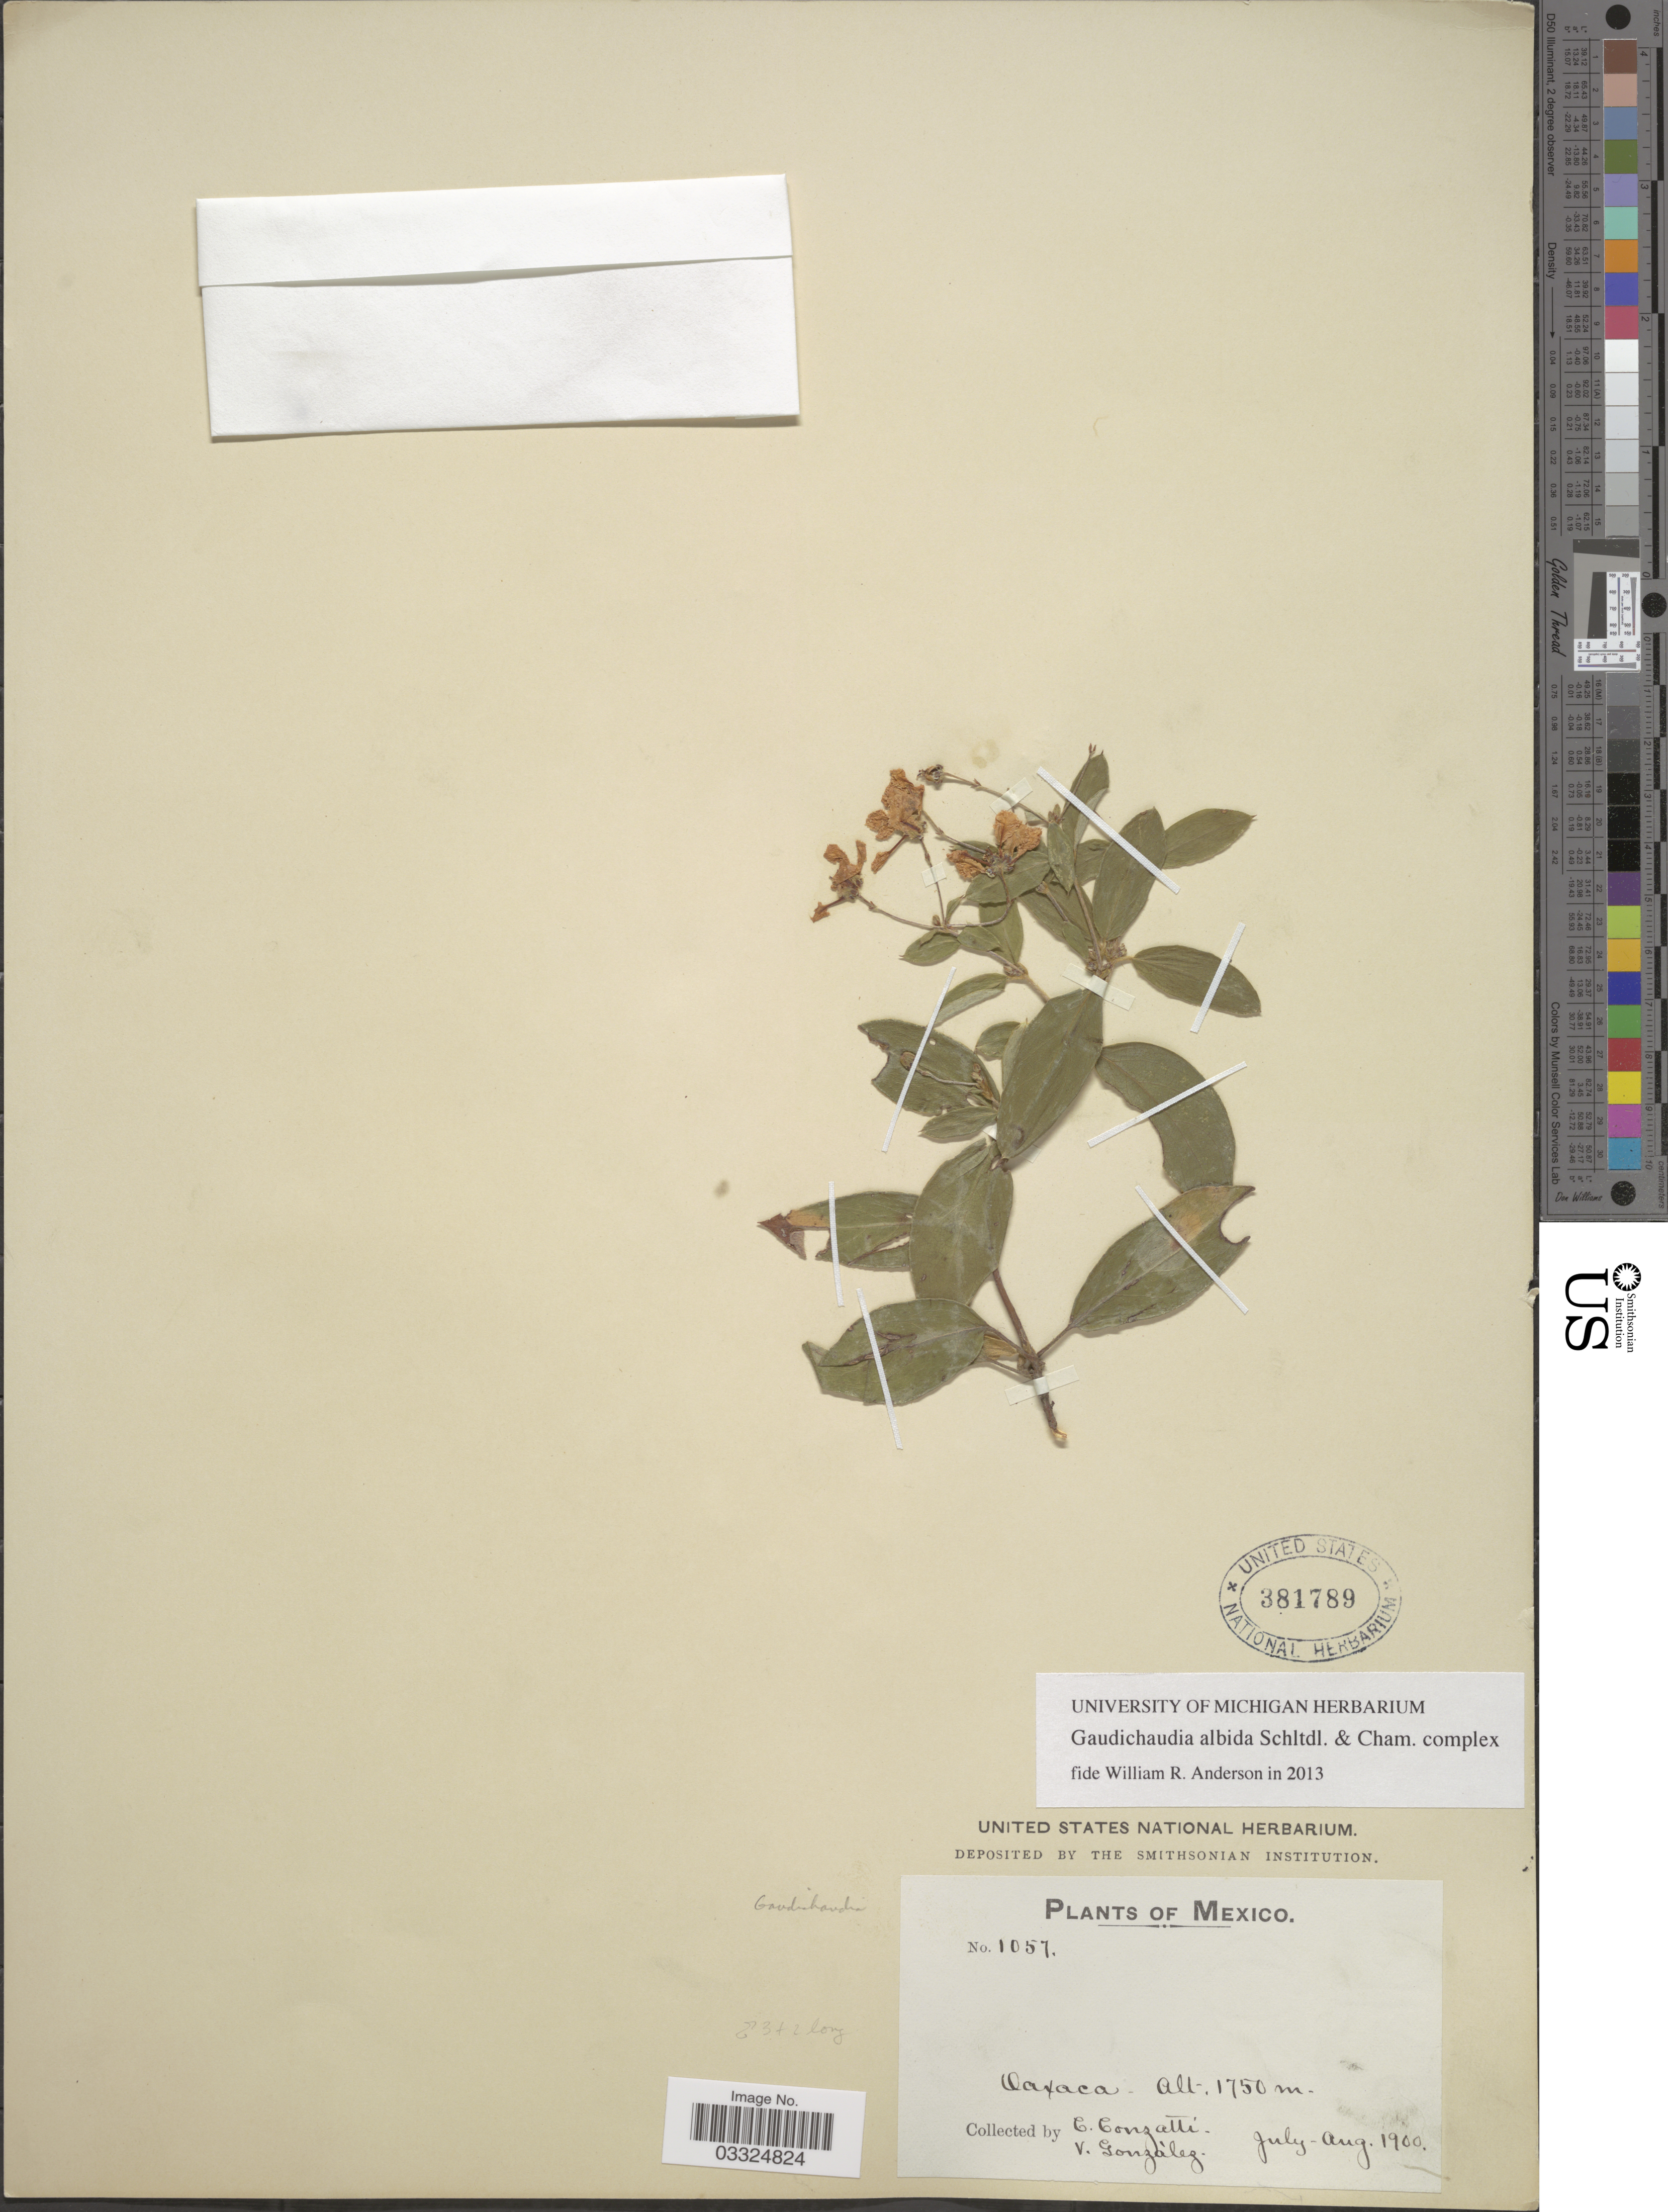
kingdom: Plantae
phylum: Tracheophyta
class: Magnoliopsida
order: Malpighiales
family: Malpighiaceae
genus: Gaudichaudia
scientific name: Gaudichaudia albida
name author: Schltdl. & Cham.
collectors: C. Conzatti & V. González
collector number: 1057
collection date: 1900-07/1900-08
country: Mexico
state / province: Oaxaca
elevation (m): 1750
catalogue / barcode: US 381789